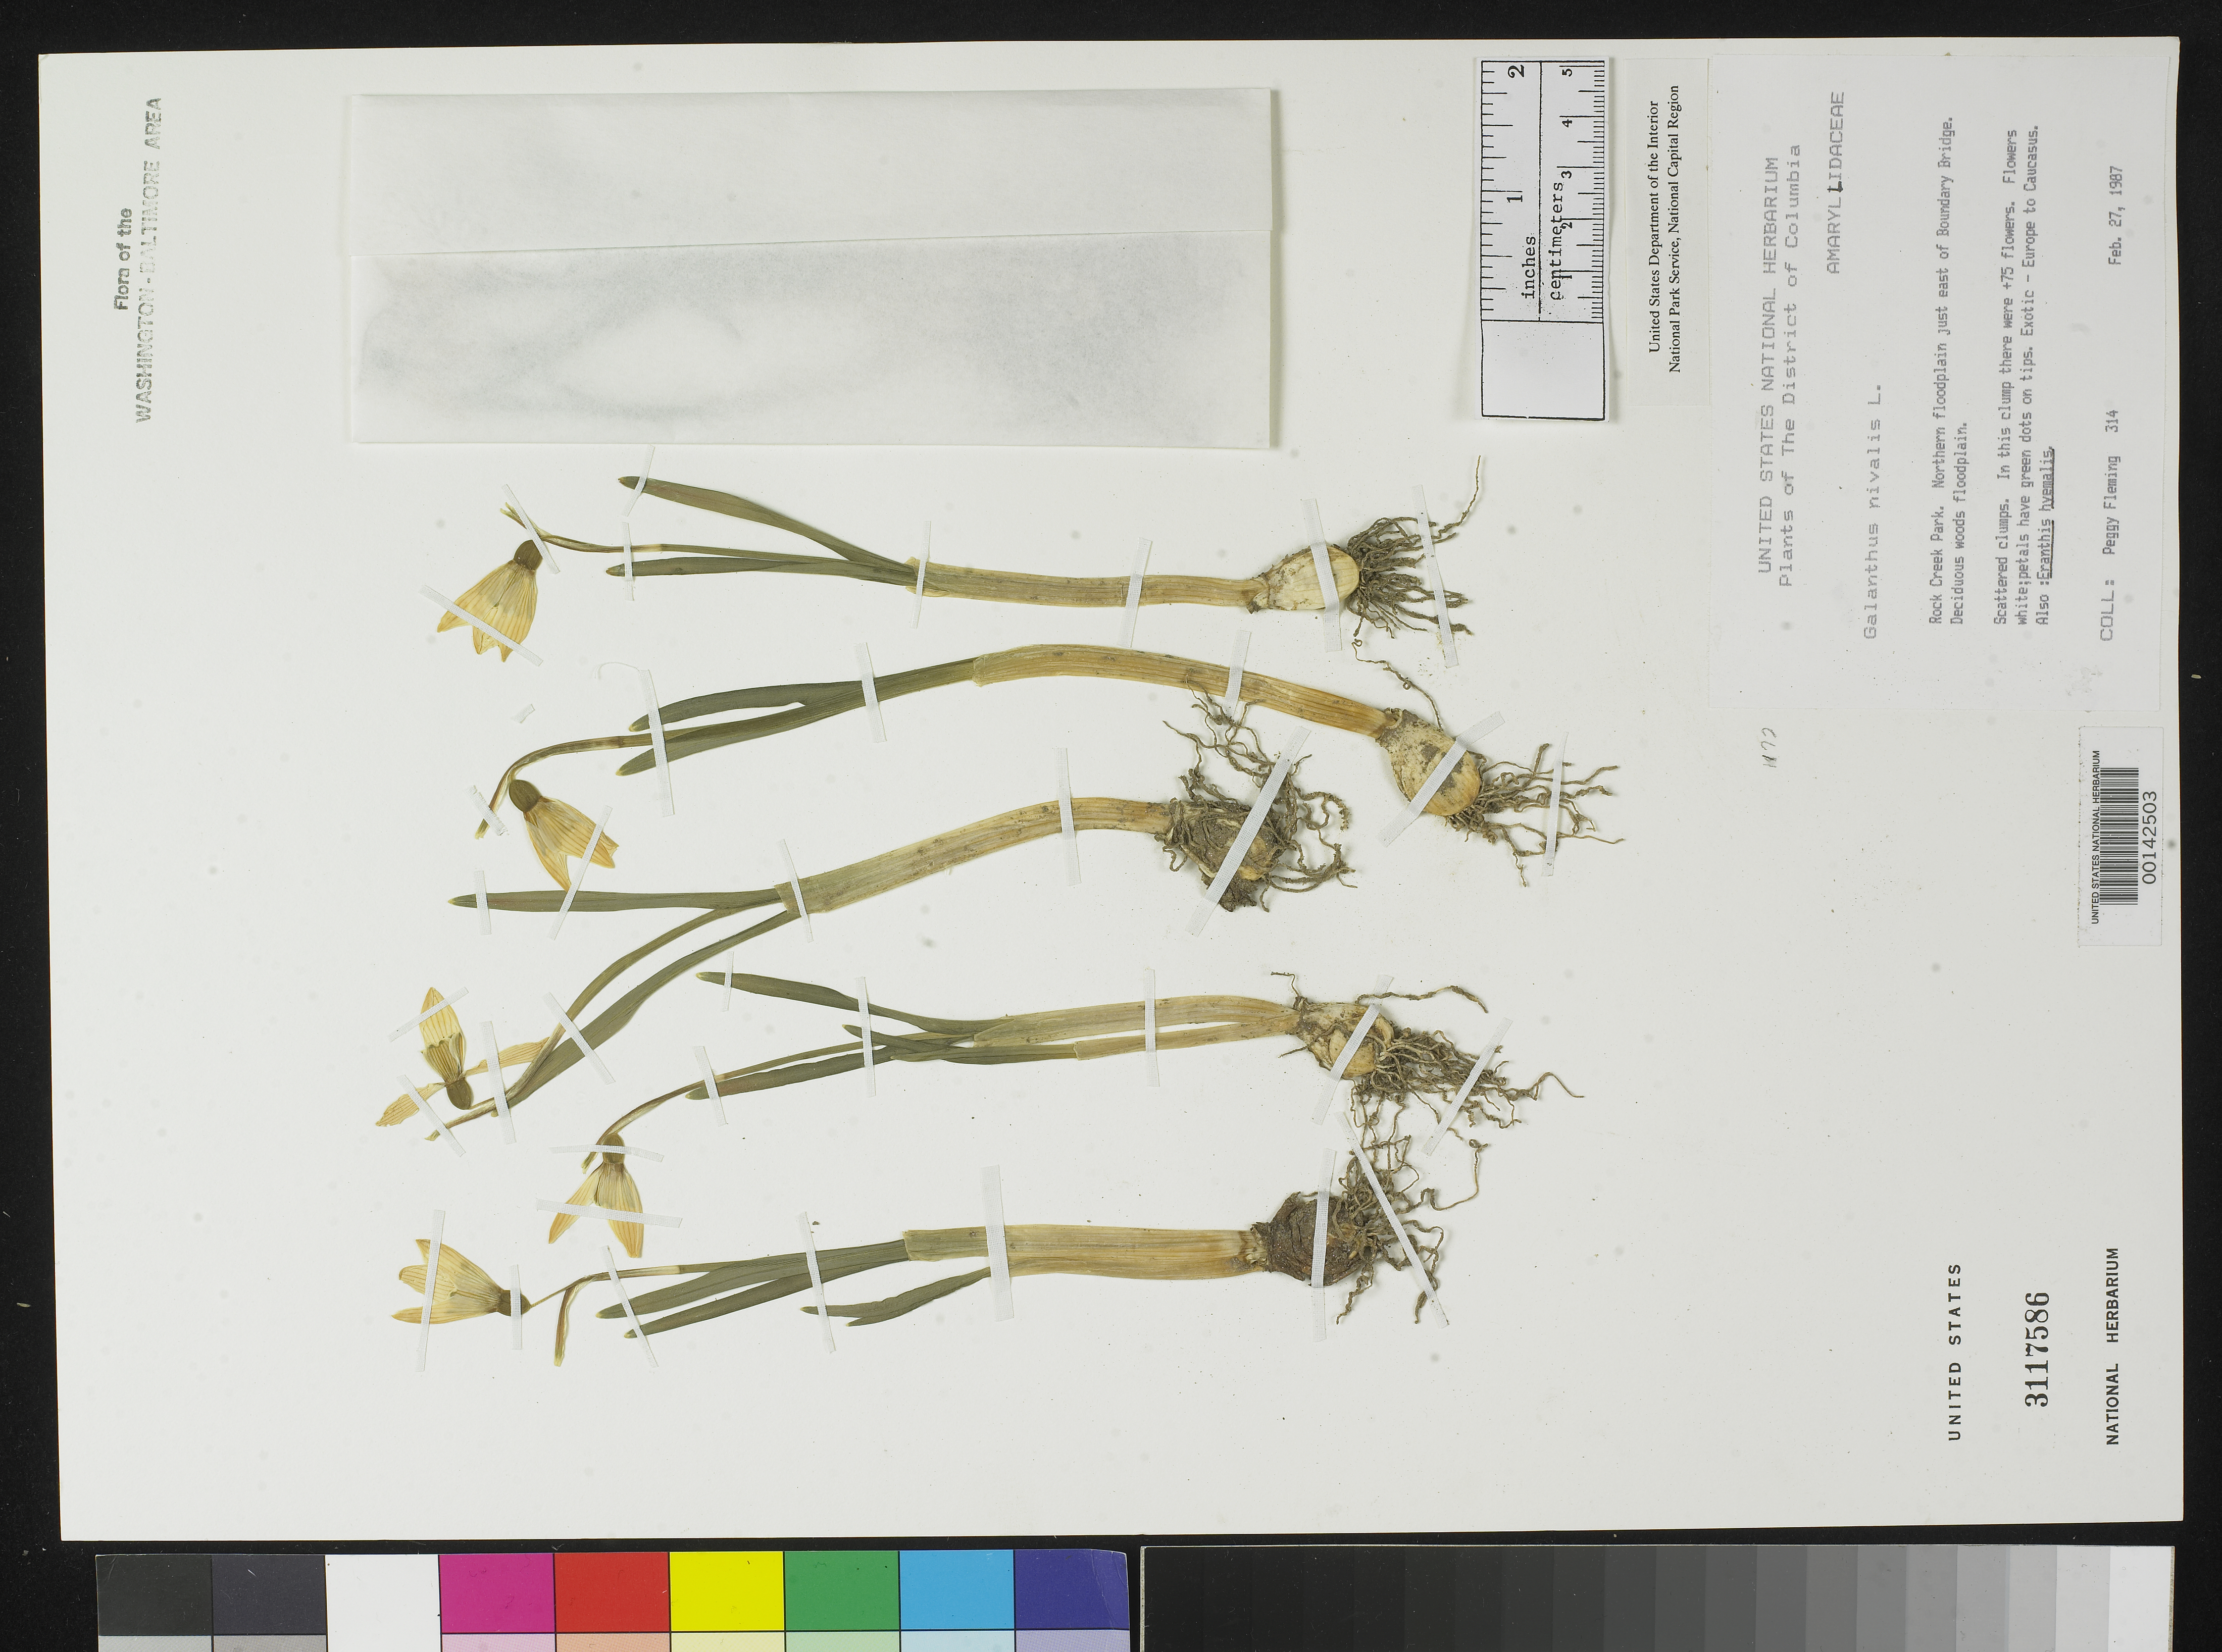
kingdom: Plantae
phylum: Tracheophyta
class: Liliopsida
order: Asparagales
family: Amaryllidaceae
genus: Galanthus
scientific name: Galanthus nivalis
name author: L.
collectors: P. Fleming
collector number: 314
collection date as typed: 27 Feb 1987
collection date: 1987-02-27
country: United States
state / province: District of Columbia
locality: Rock Creek Park. Northern floodplain just east of Boundary Bridge. Rock Creek Park & vicinity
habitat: Deciduous woods floodplain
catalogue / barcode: US 3117586